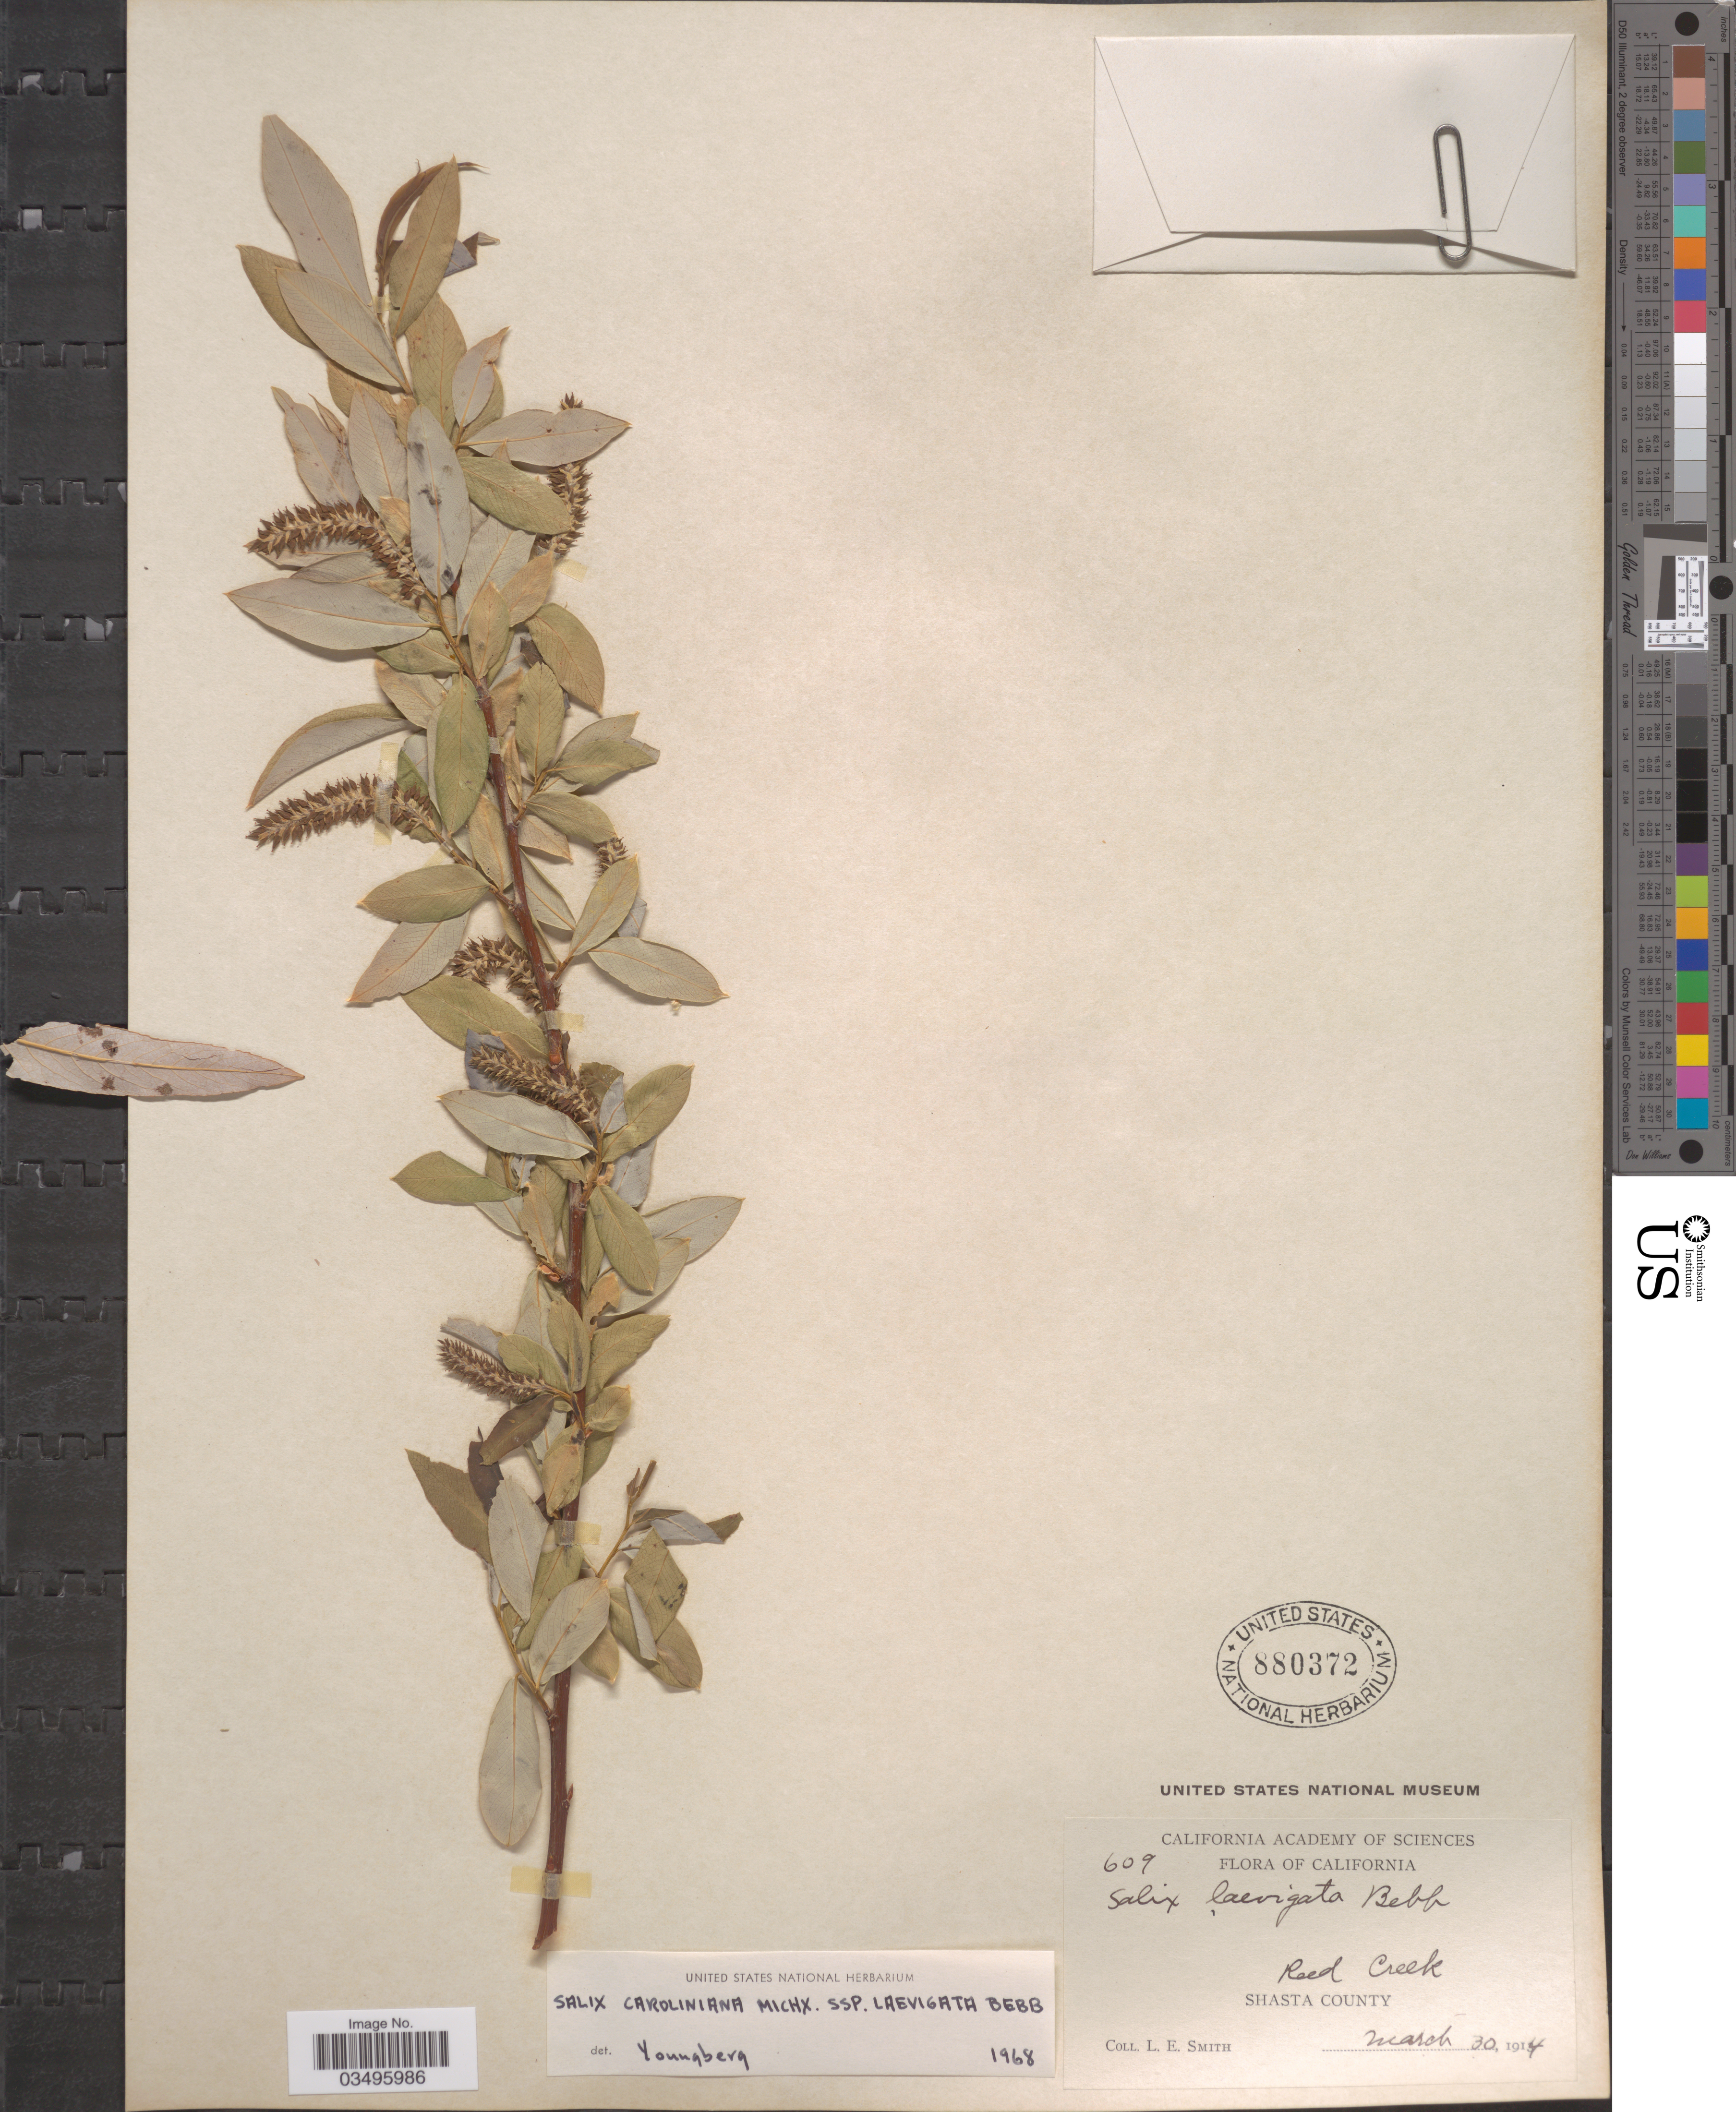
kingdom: Plantae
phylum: Tracheophyta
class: Magnoliopsida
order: Malpighiales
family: Salicaceae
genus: Salix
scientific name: Salix caroliniana subsp. laevigata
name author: Bebb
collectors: L. E. Smith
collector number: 609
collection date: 1914-03-30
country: United States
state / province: California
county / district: Shasta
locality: Reed Ceek. Shasta County.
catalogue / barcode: US 880372